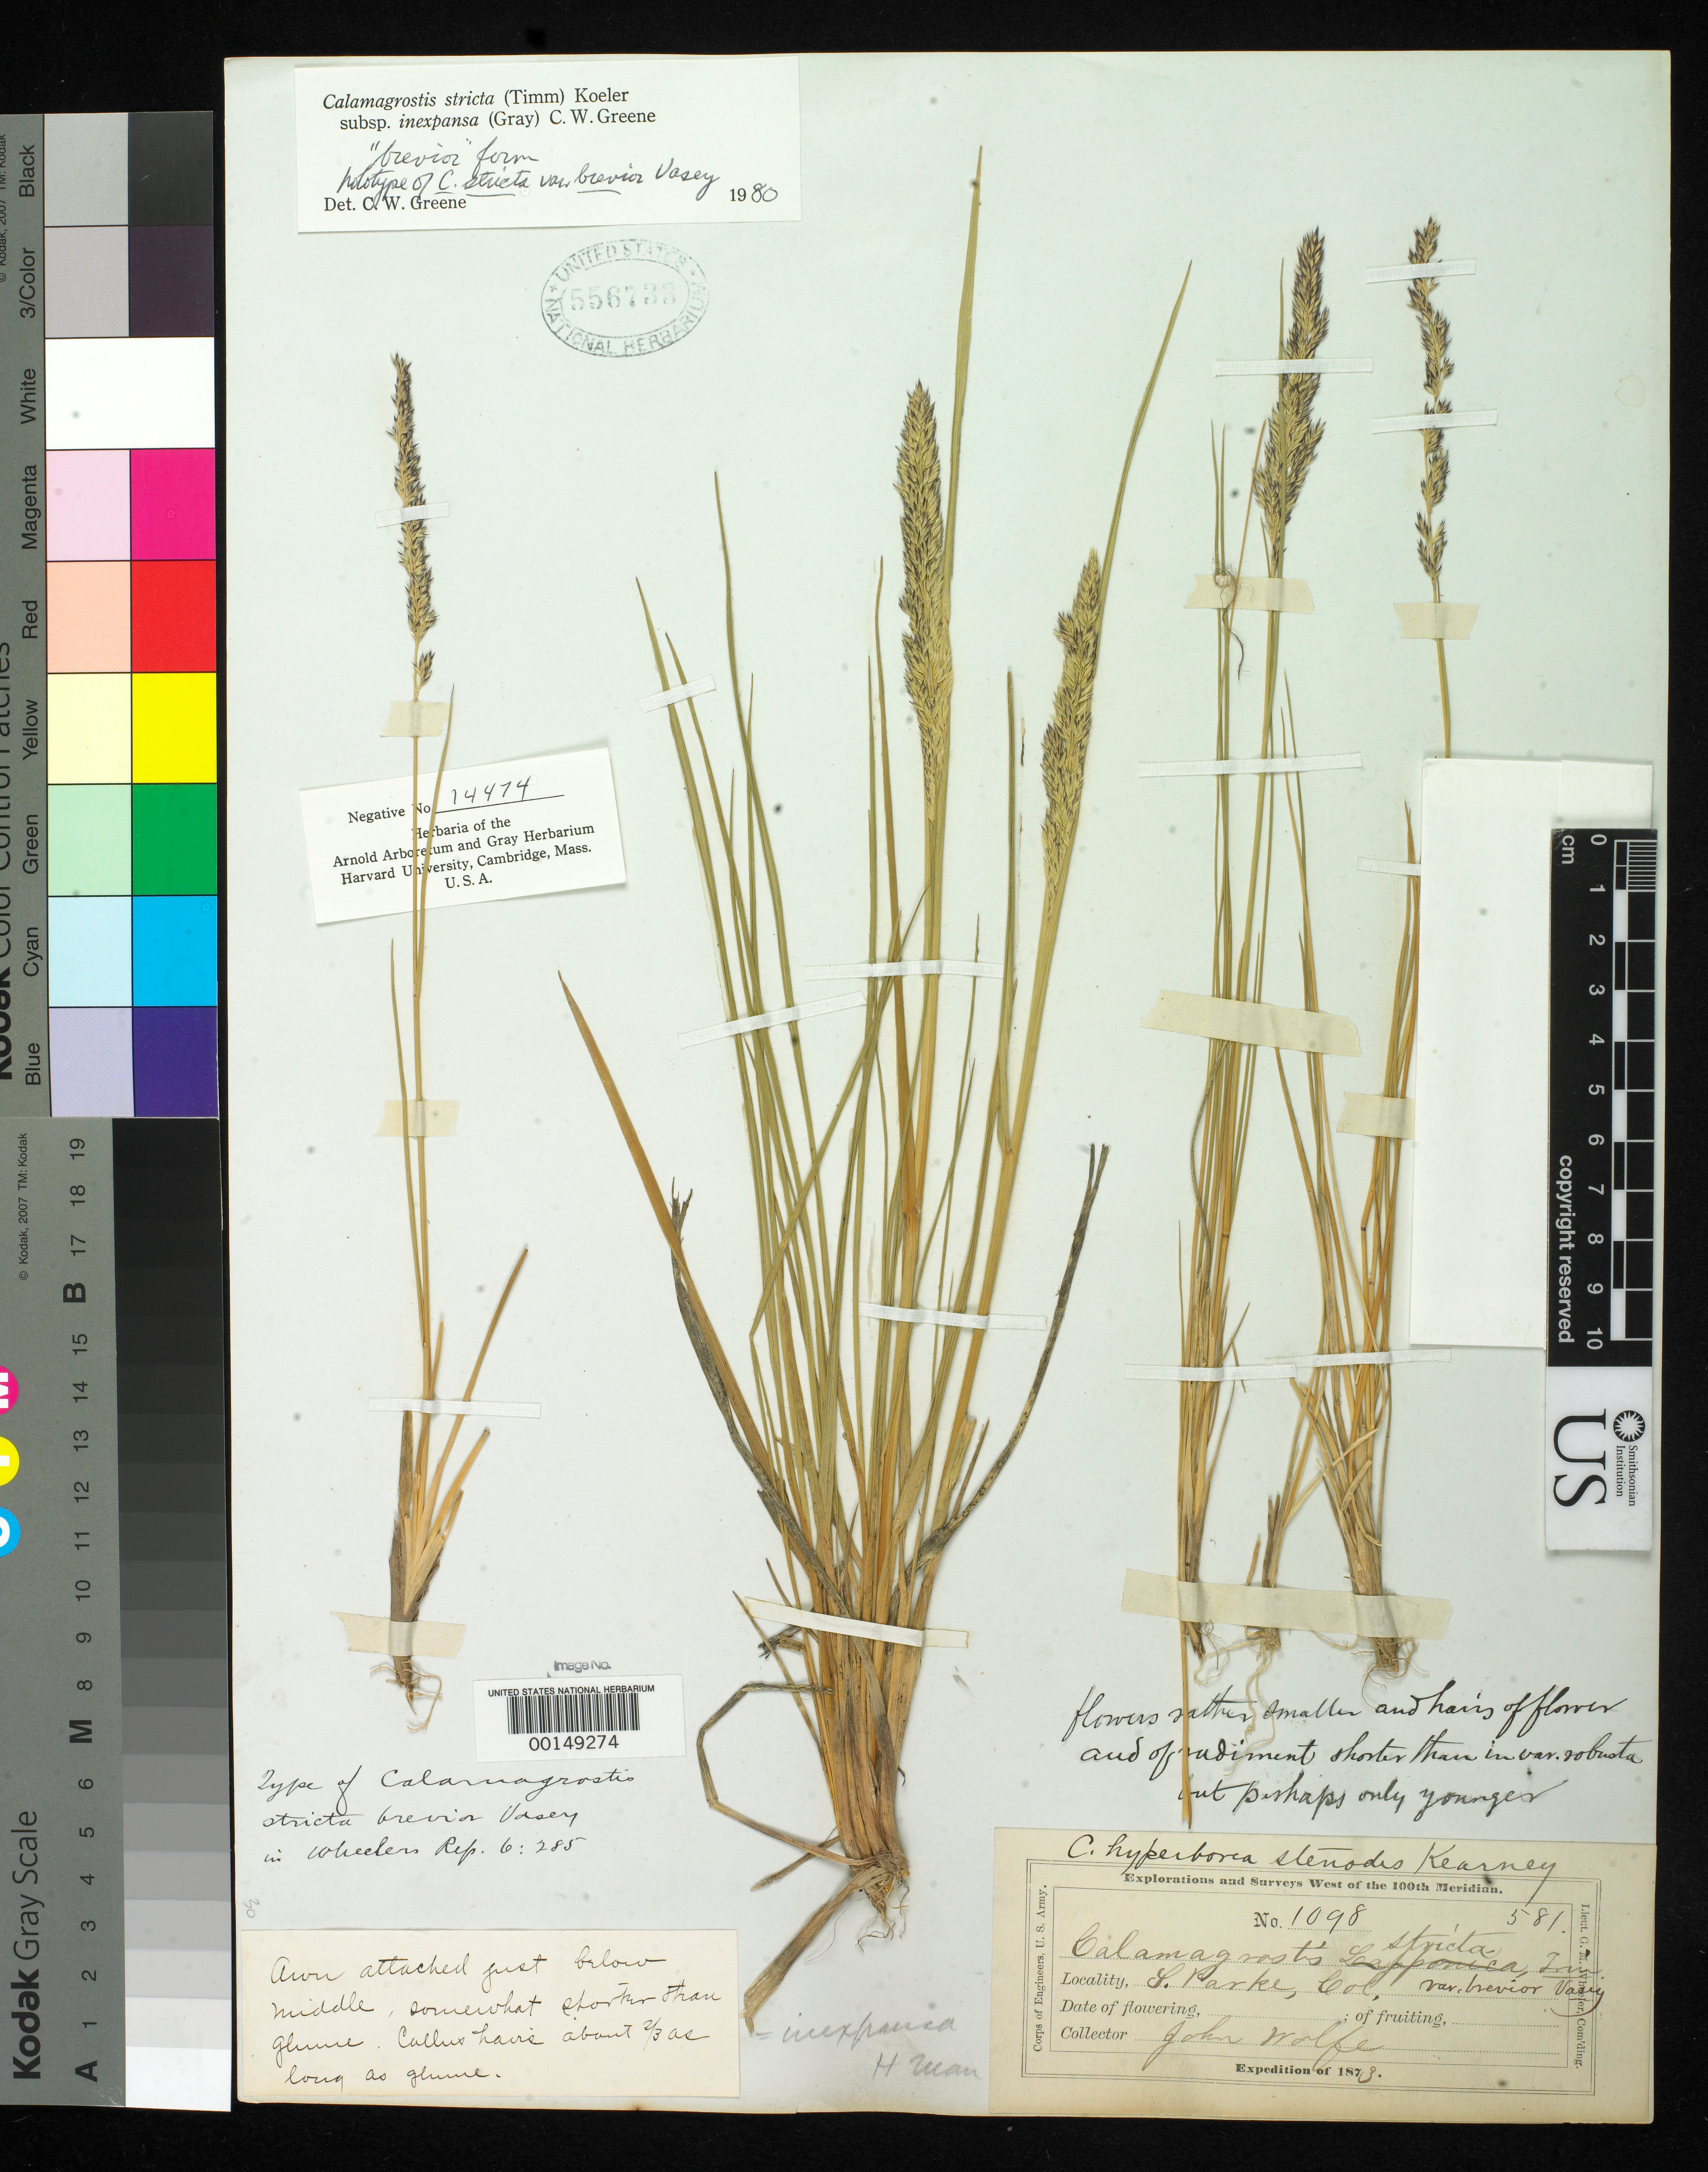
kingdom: Plantae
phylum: Tracheophyta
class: Liliopsida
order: Poales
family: Poaceae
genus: Calamagrostis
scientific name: Calamagrostis lapponica var. brevipilis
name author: Stebbins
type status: Holotype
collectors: J. Wolfe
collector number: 1098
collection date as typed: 1873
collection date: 1873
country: United States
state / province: Colorado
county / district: Park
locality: Mosquito.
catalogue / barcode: US 556733